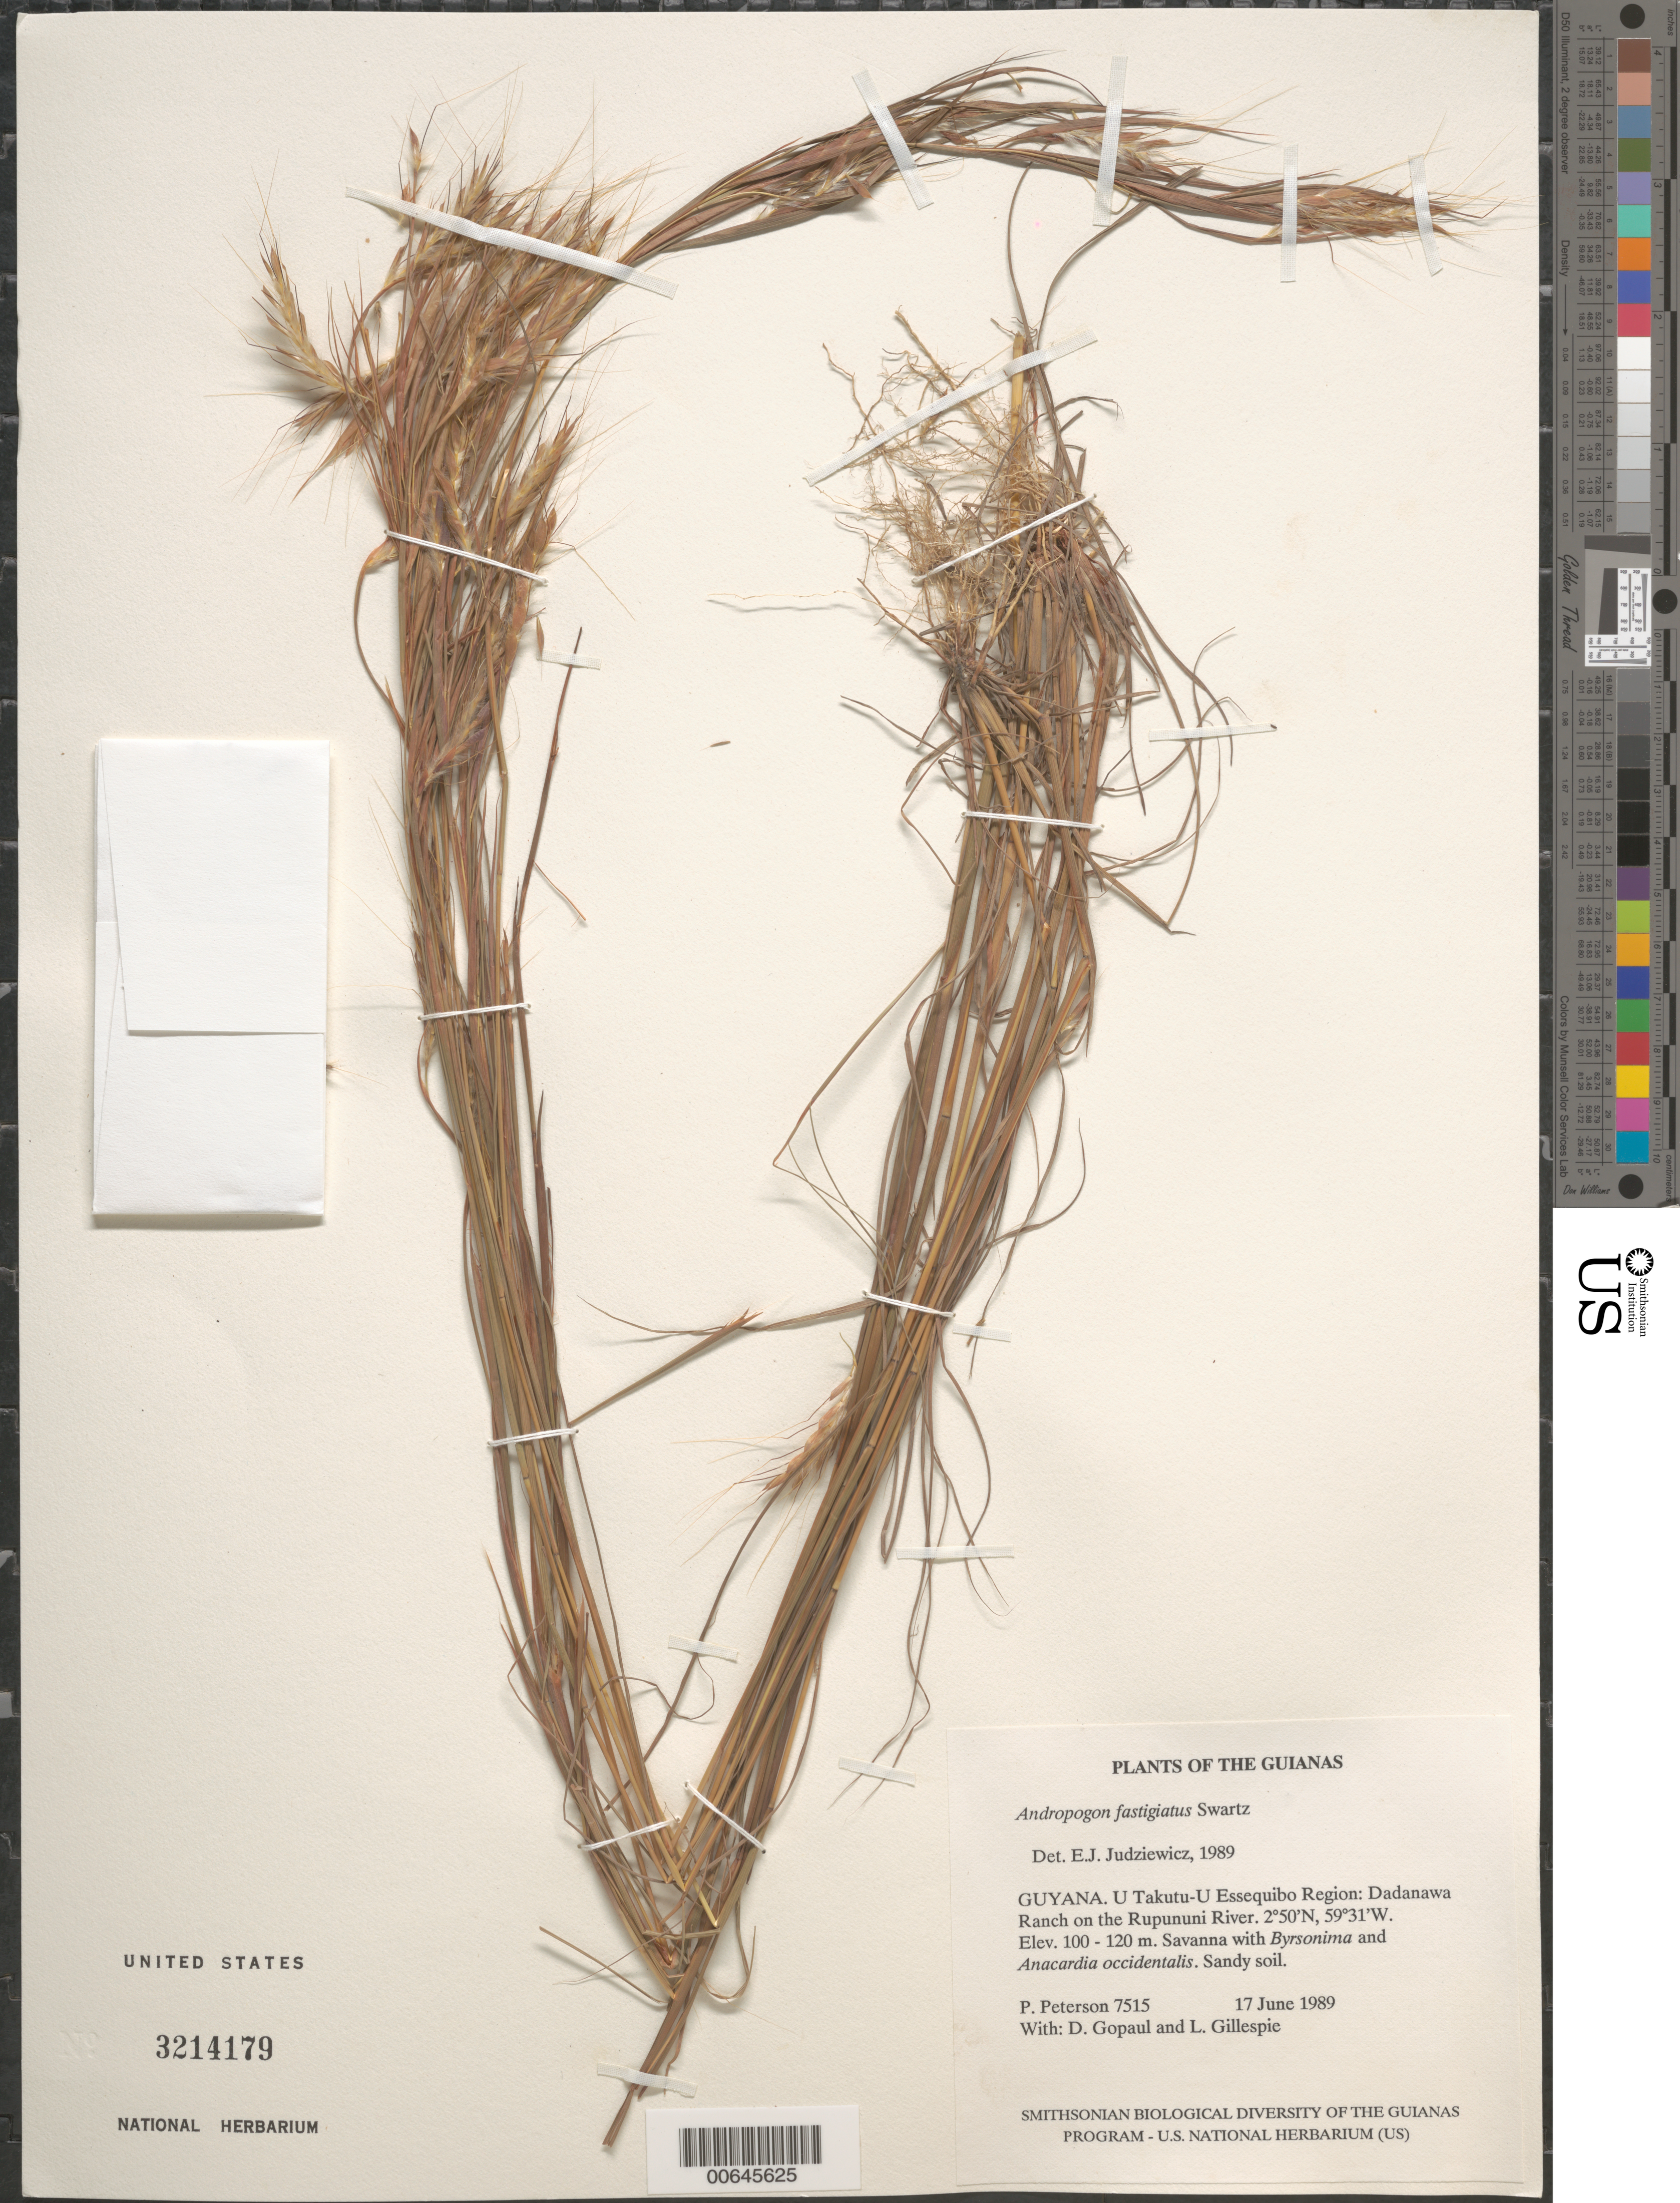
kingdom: Plantae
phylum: Tracheophyta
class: Liliopsida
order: Poales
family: Poaceae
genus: Andropogon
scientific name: Andropogon fastigiatus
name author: Sw.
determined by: Judziewicz, E. J.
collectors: P. M. Peterson, D. Gopaul & L. J. Gillespie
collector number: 7515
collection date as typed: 17 June 1989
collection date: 1989-06-17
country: Guyana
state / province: U. Takutu-U. Essequibo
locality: Dadanawa Ranch on the Rupununi River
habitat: Savanna with Byrsonima and Anacardium occidentale. Sandy soil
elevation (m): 100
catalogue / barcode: US 3214179